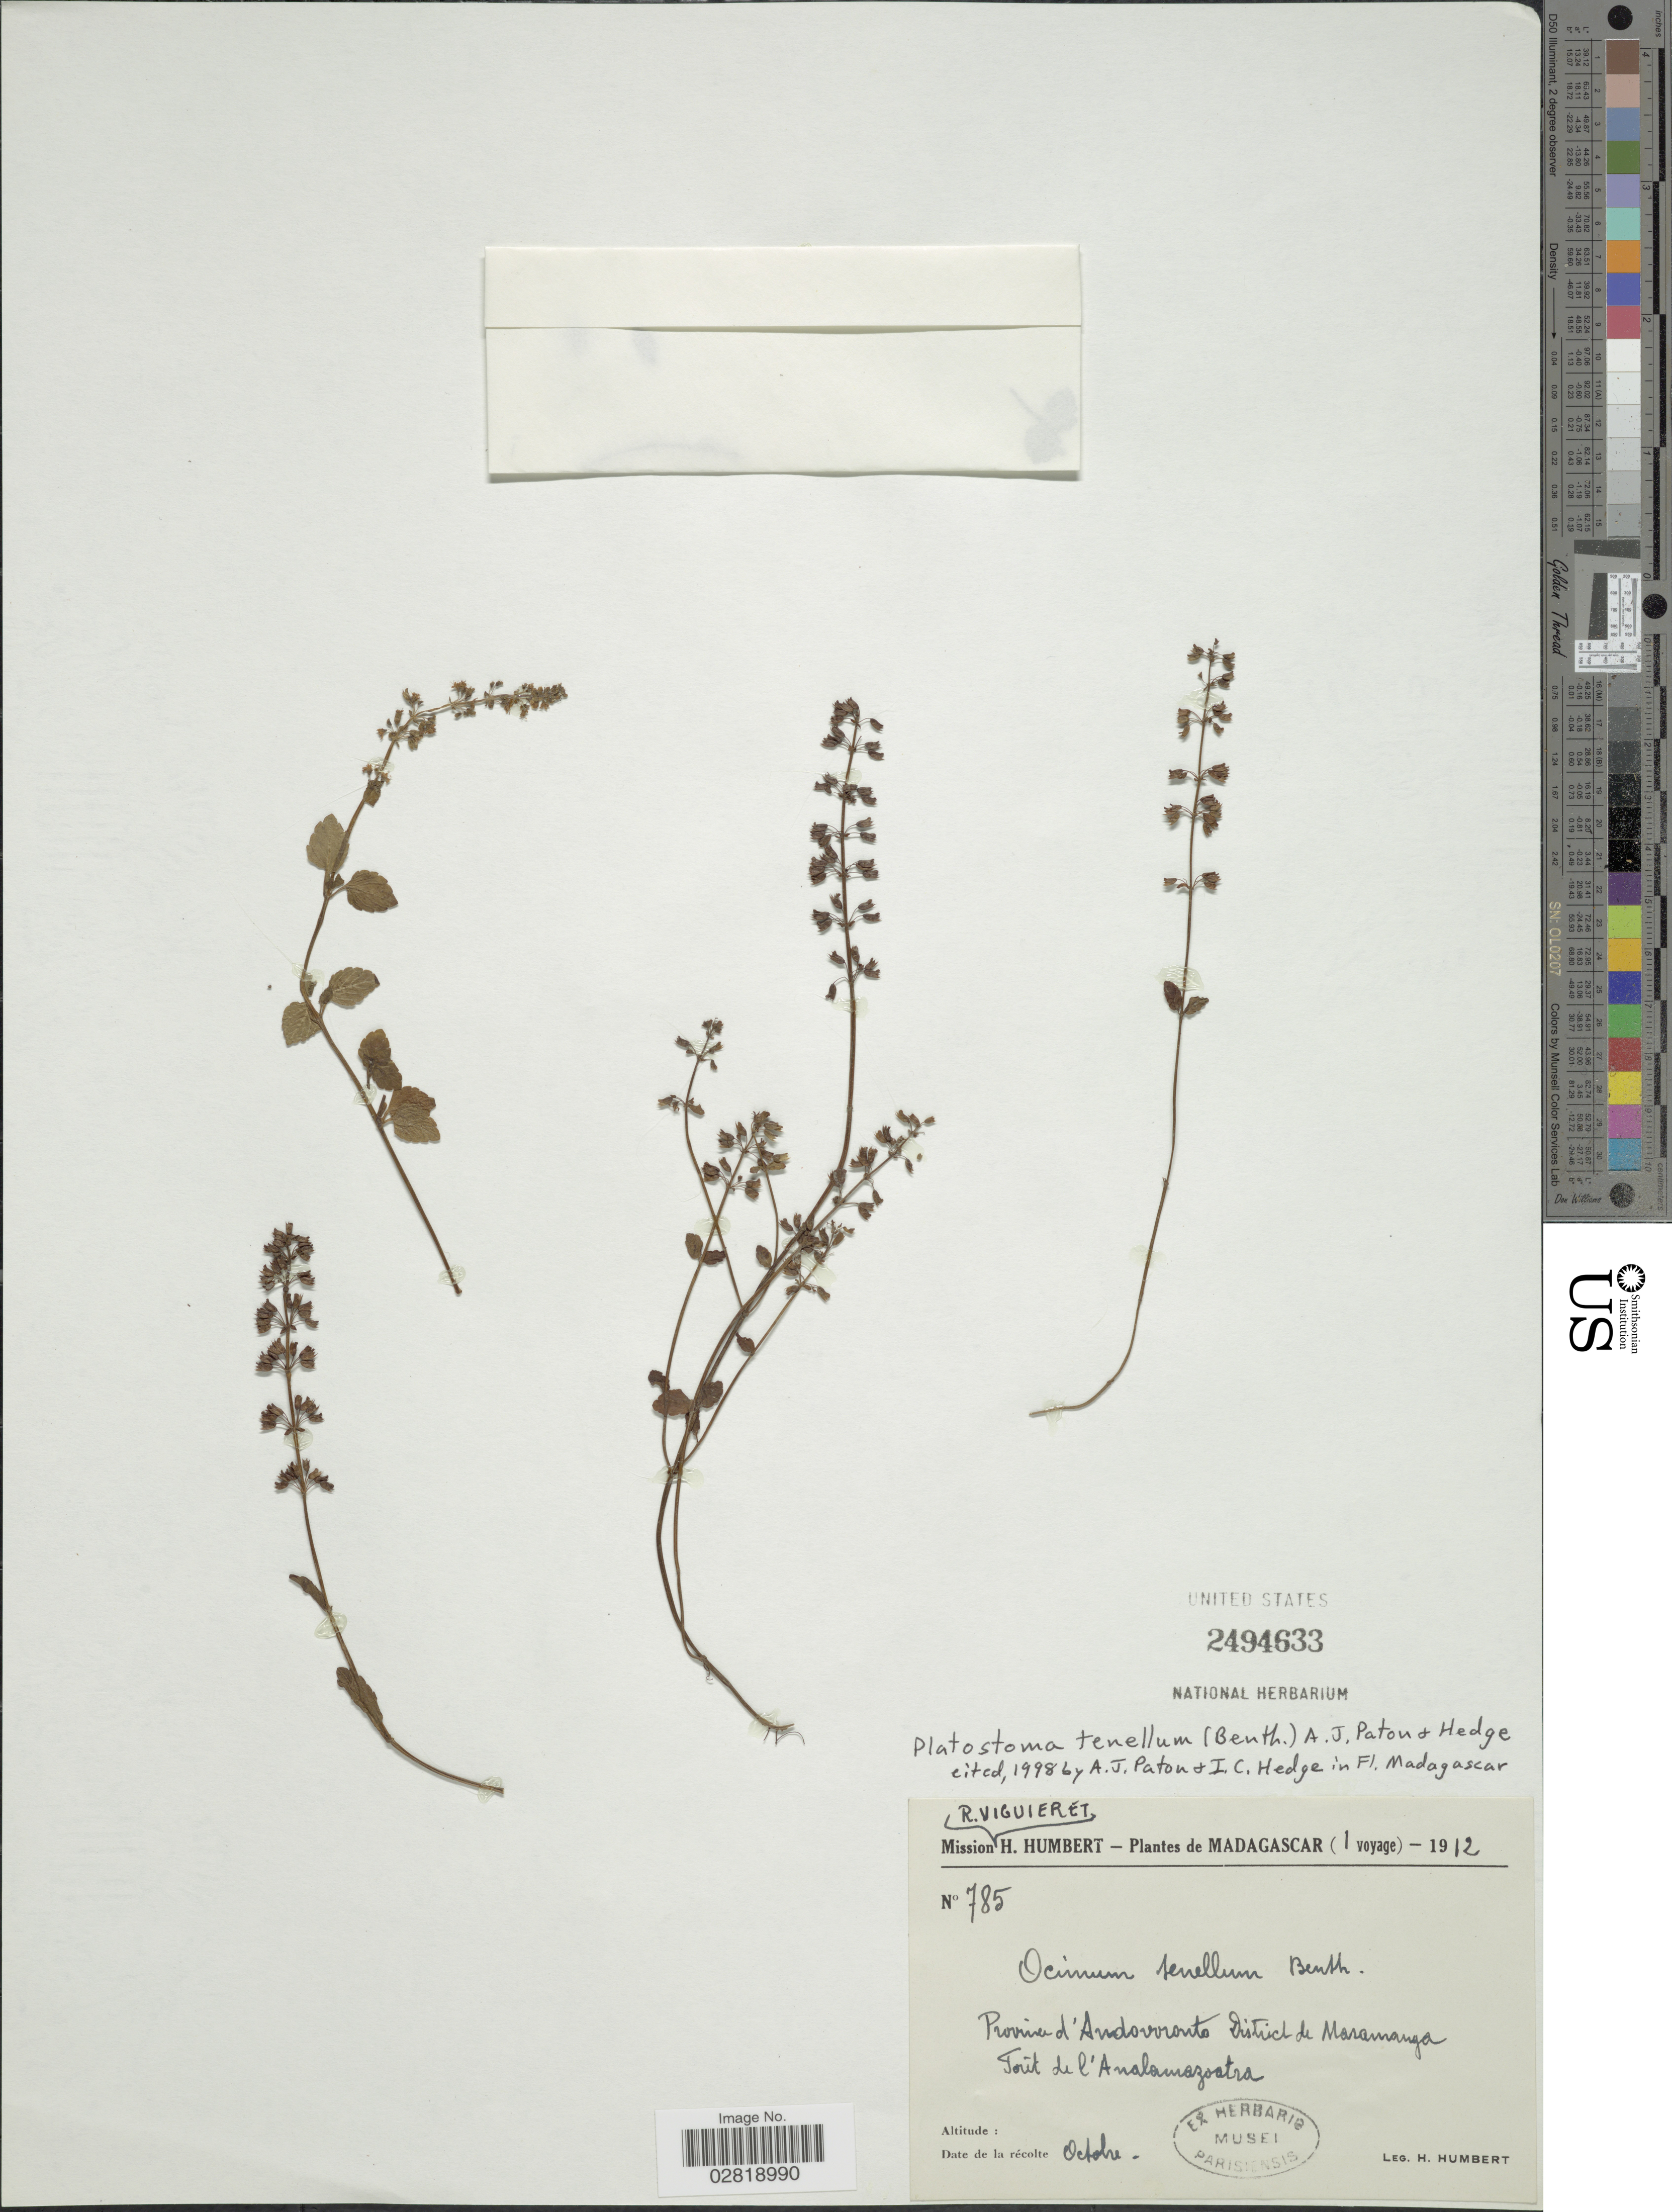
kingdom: Plantae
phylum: Tracheophyta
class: Magnoliopsida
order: Lamiales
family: Lamiaceae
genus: Platostoma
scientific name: Platostoma tenellum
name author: (Benth.) A.J. Paton & Hedge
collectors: R. Viguier & H. Humbert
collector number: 785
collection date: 1912-10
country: Madagascar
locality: Province d'Andovoronto. District de Masomanga. Forêt de l'Analamazoatra.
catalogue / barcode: US 2494633